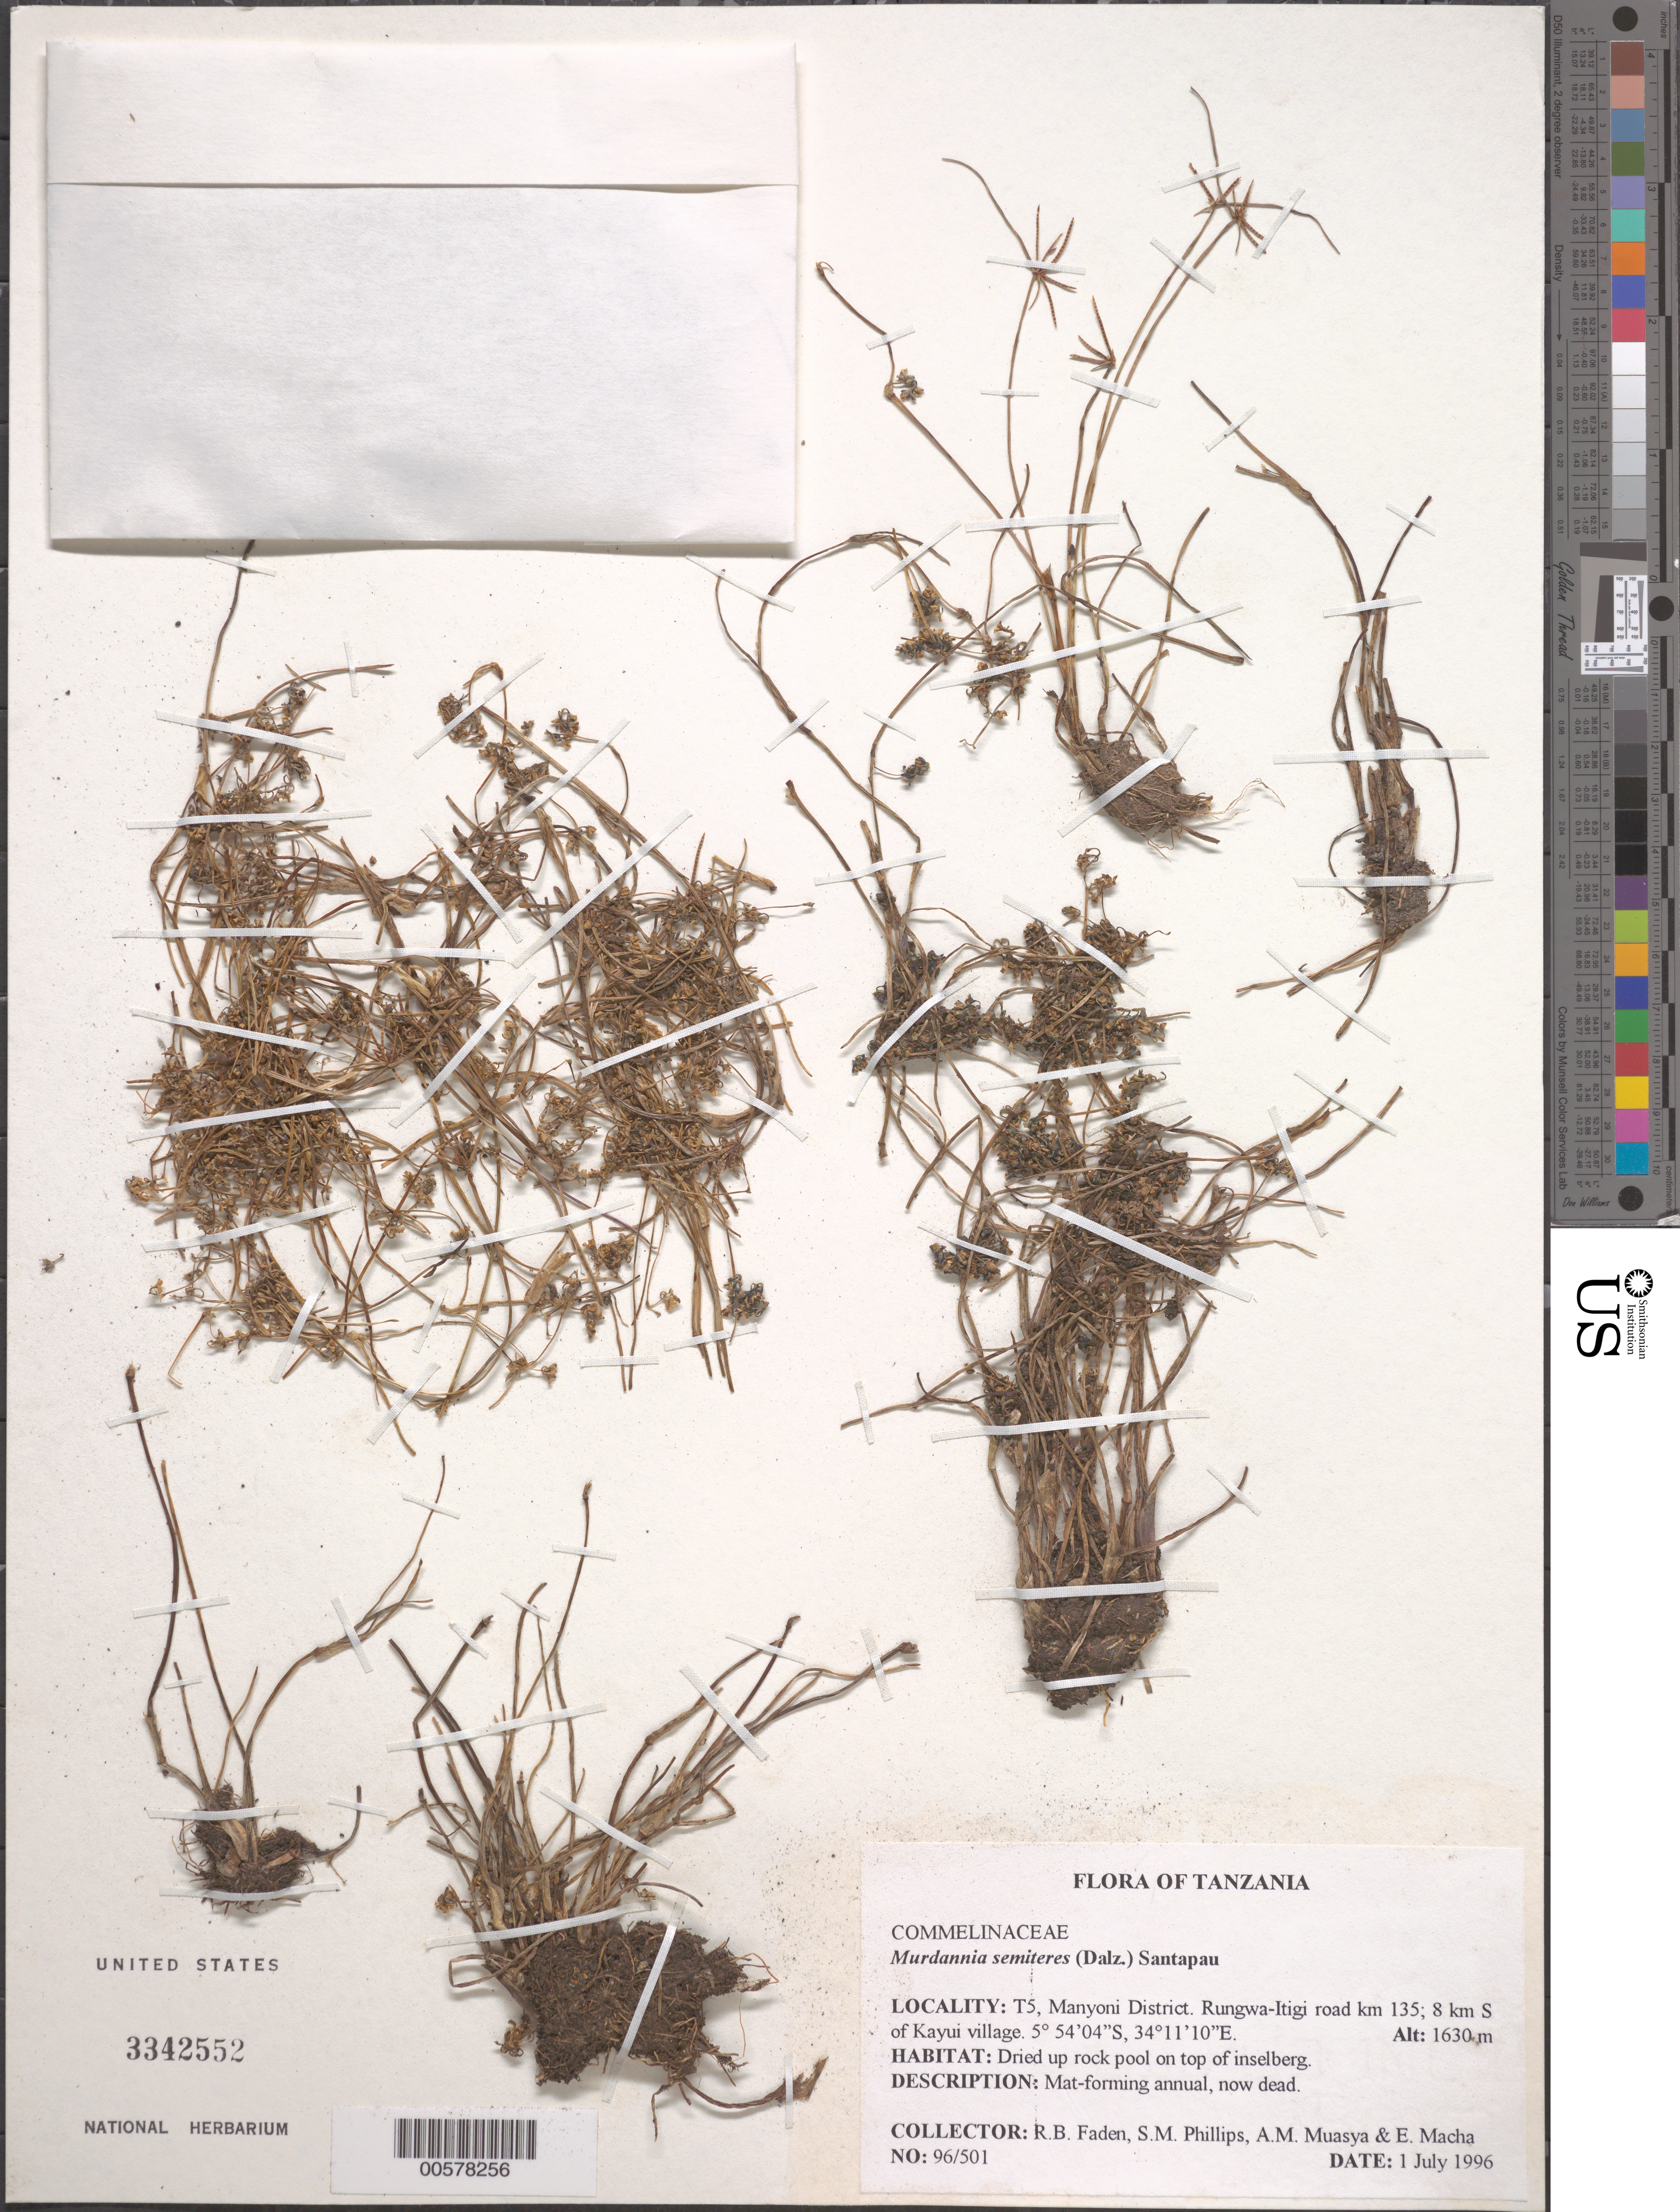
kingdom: Plantae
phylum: Tracheophyta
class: Liliopsida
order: Commelinales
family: Commelinaceae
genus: Murdannia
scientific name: Murdannia semiteres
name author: (Dalzell) Santapau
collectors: R. B. Faden, S. M. Phillips, A. Muasya & E. Macha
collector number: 96/501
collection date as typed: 01 Jul 1996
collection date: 1996-07-01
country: Tanzania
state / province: Singida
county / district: Manyoni Dist.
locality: Rungwa-itigi road, s of kayui village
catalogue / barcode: US 3342552